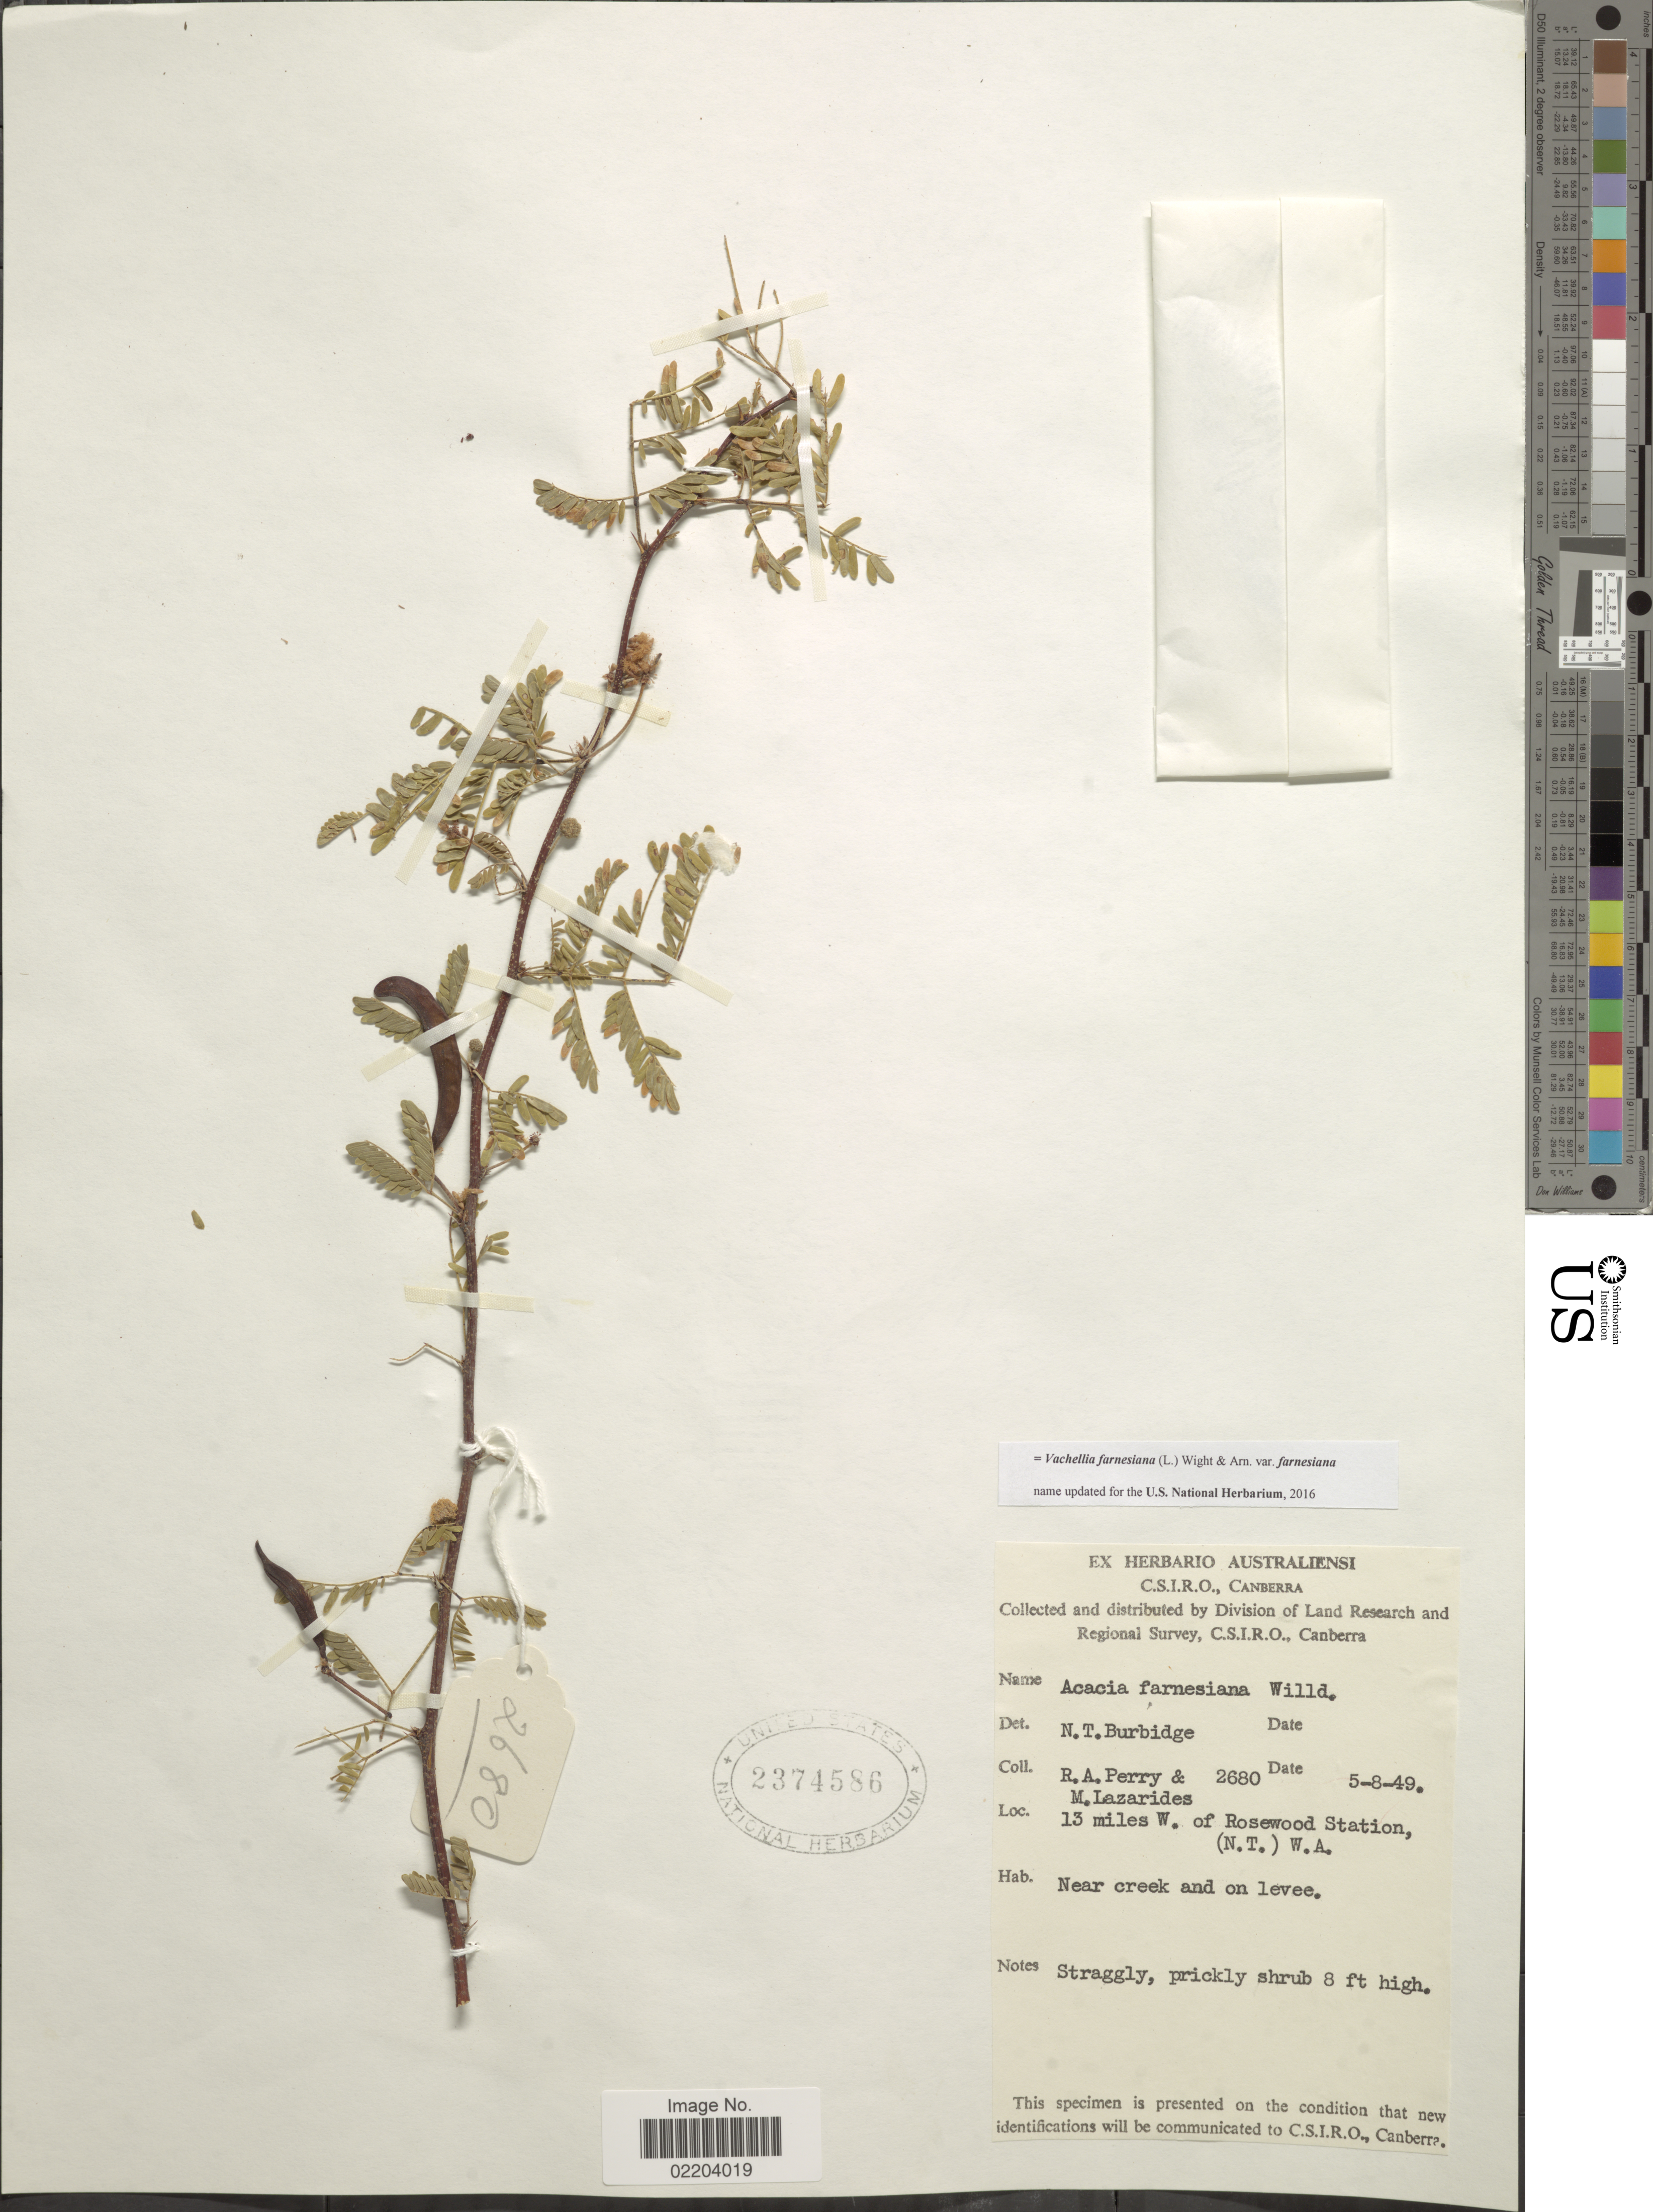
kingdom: Plantae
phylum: Tracheophyta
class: Magnoliopsida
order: Fabales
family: Fabaceae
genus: Vachellia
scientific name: Vachellia farnesiana var. farnesiana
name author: (L.) Wight & Arn.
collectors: Perry, R. A. & M. Lazarides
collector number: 2680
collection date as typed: Transcribed d/m/y: 5/8/49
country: Australia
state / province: Western Australia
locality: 13 miles W. of Rosewood Station, (N.T.) W.A.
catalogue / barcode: US 2374586